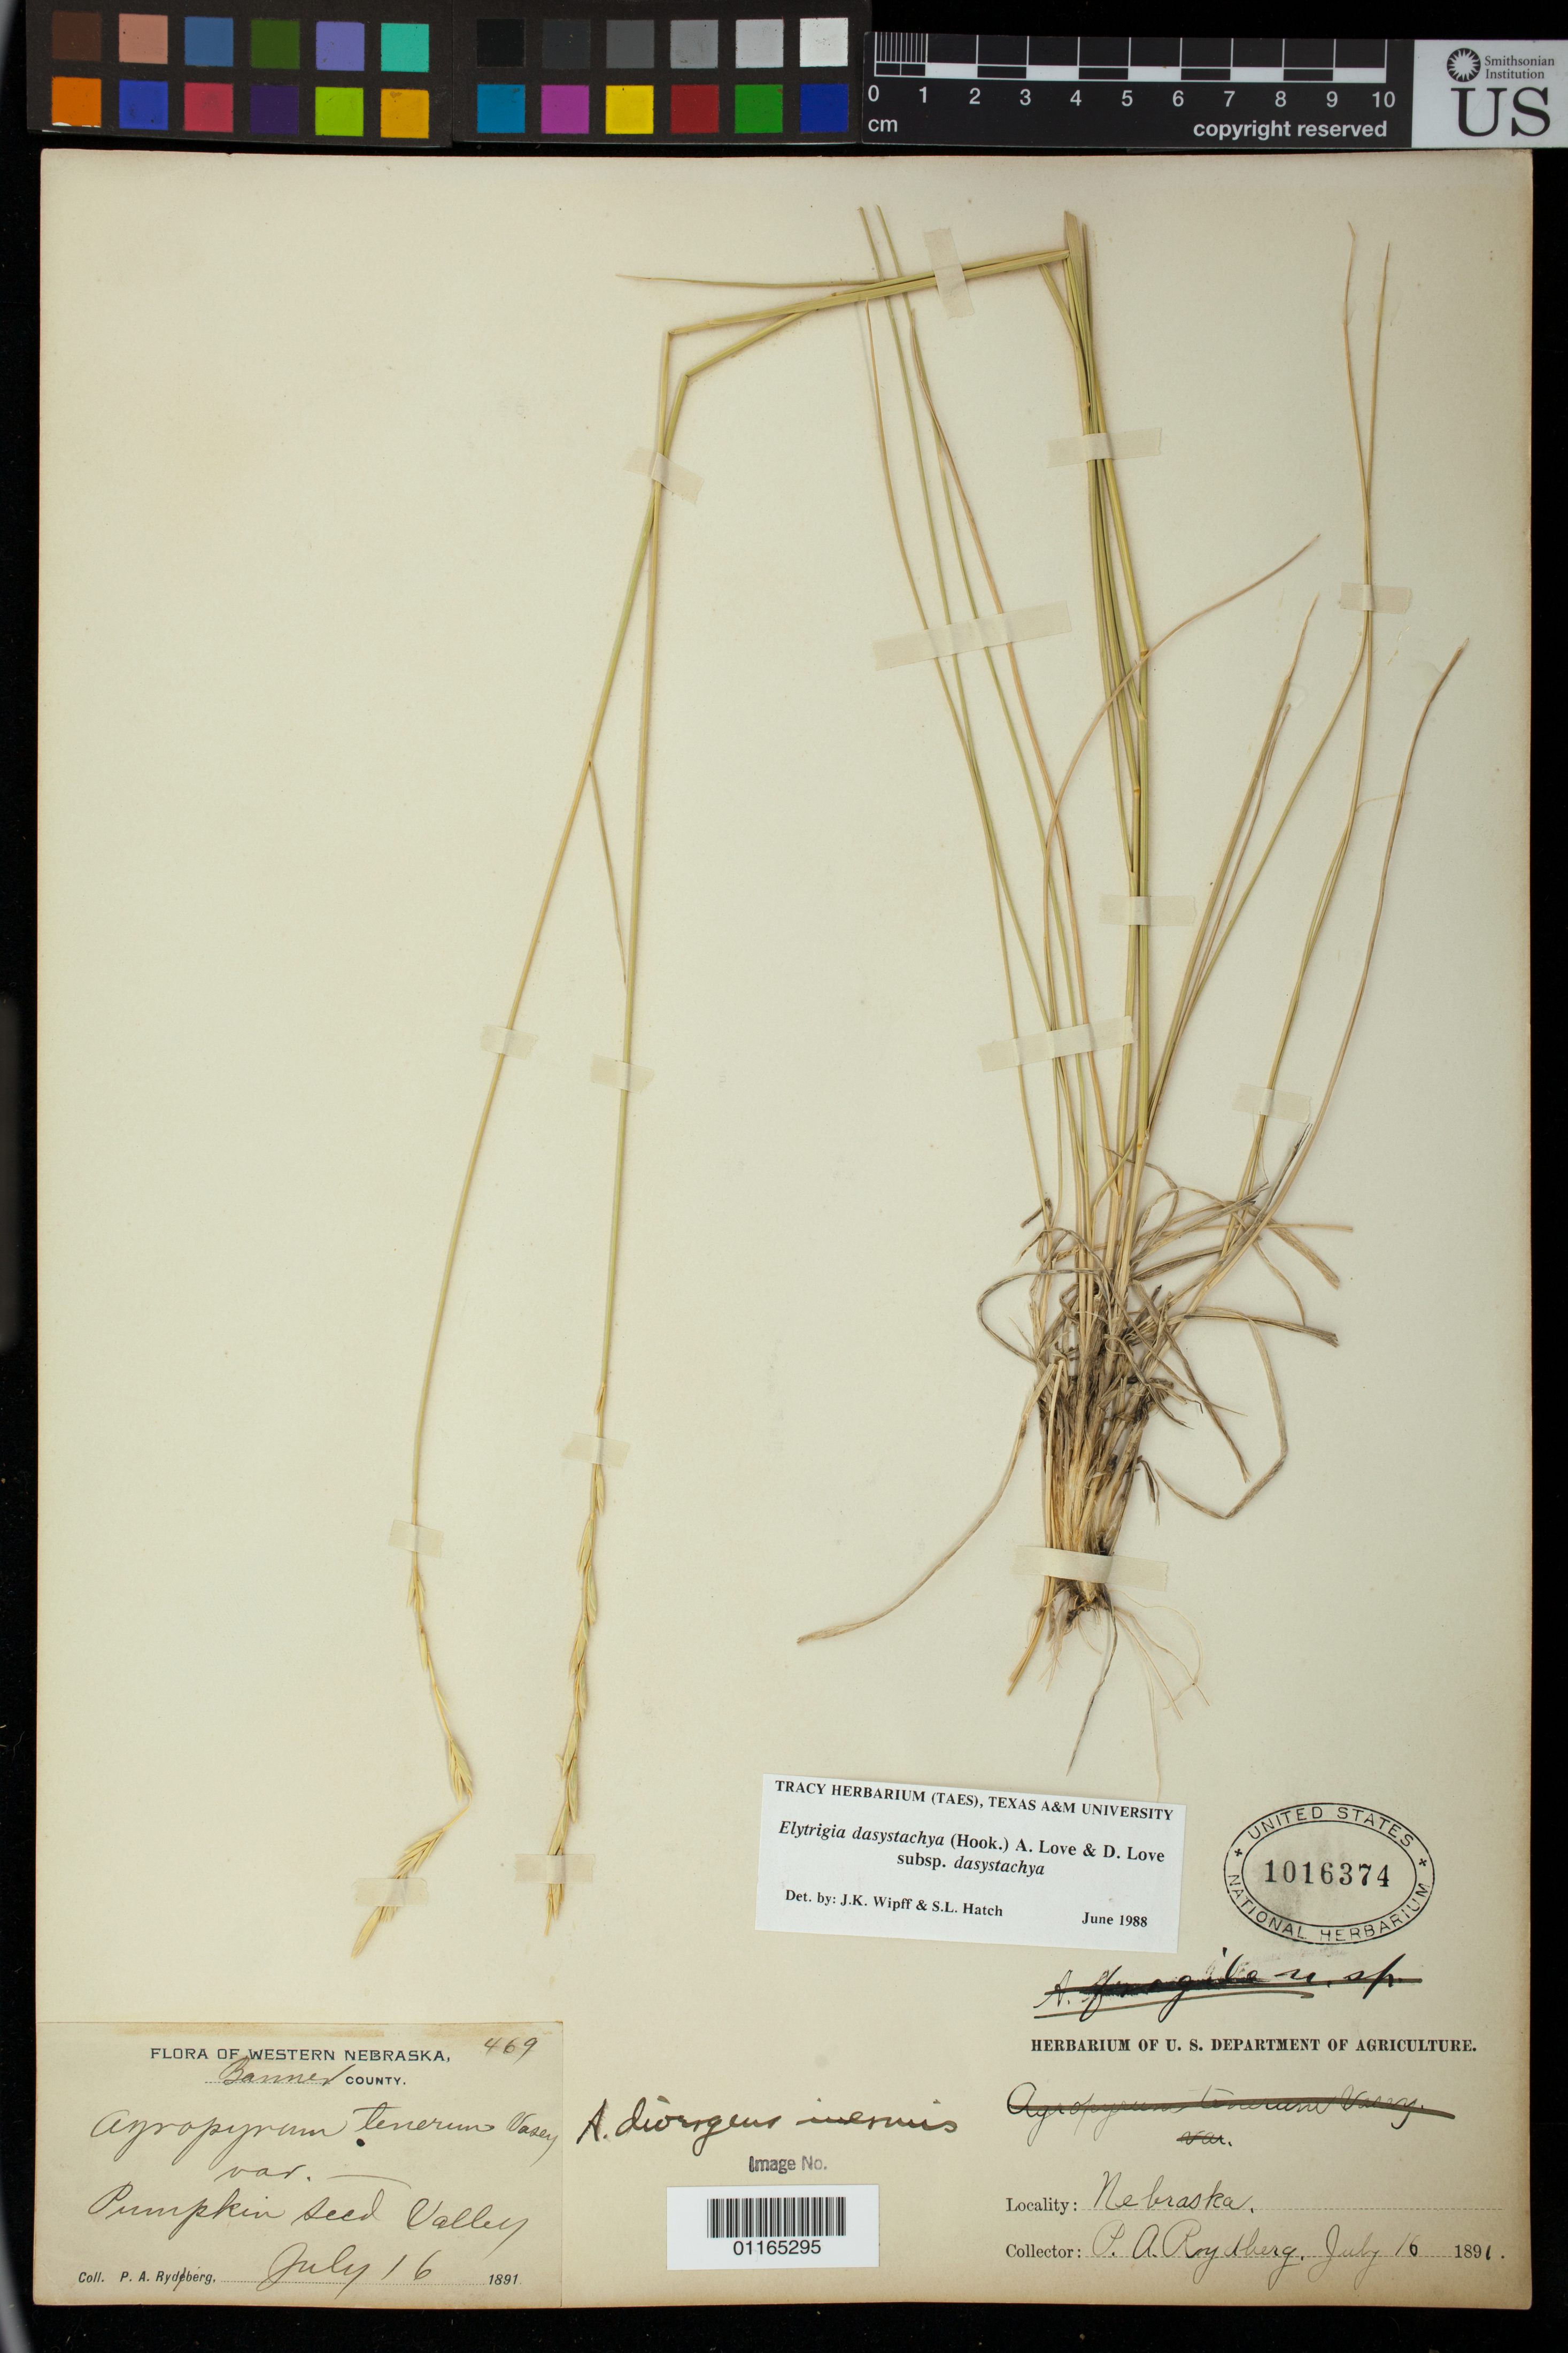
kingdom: Plantae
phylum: Tracheophyta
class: Liliopsida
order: Poales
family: Poaceae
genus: Agropyron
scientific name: Agropyron divergens var. inerme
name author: Scribn. & J.G. Sm.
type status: Syntype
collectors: P. A. Rydberg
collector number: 469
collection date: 1891-07-16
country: United States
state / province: Nebraska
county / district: Barnes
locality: Pumpkin Seed Valley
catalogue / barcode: US 1016374